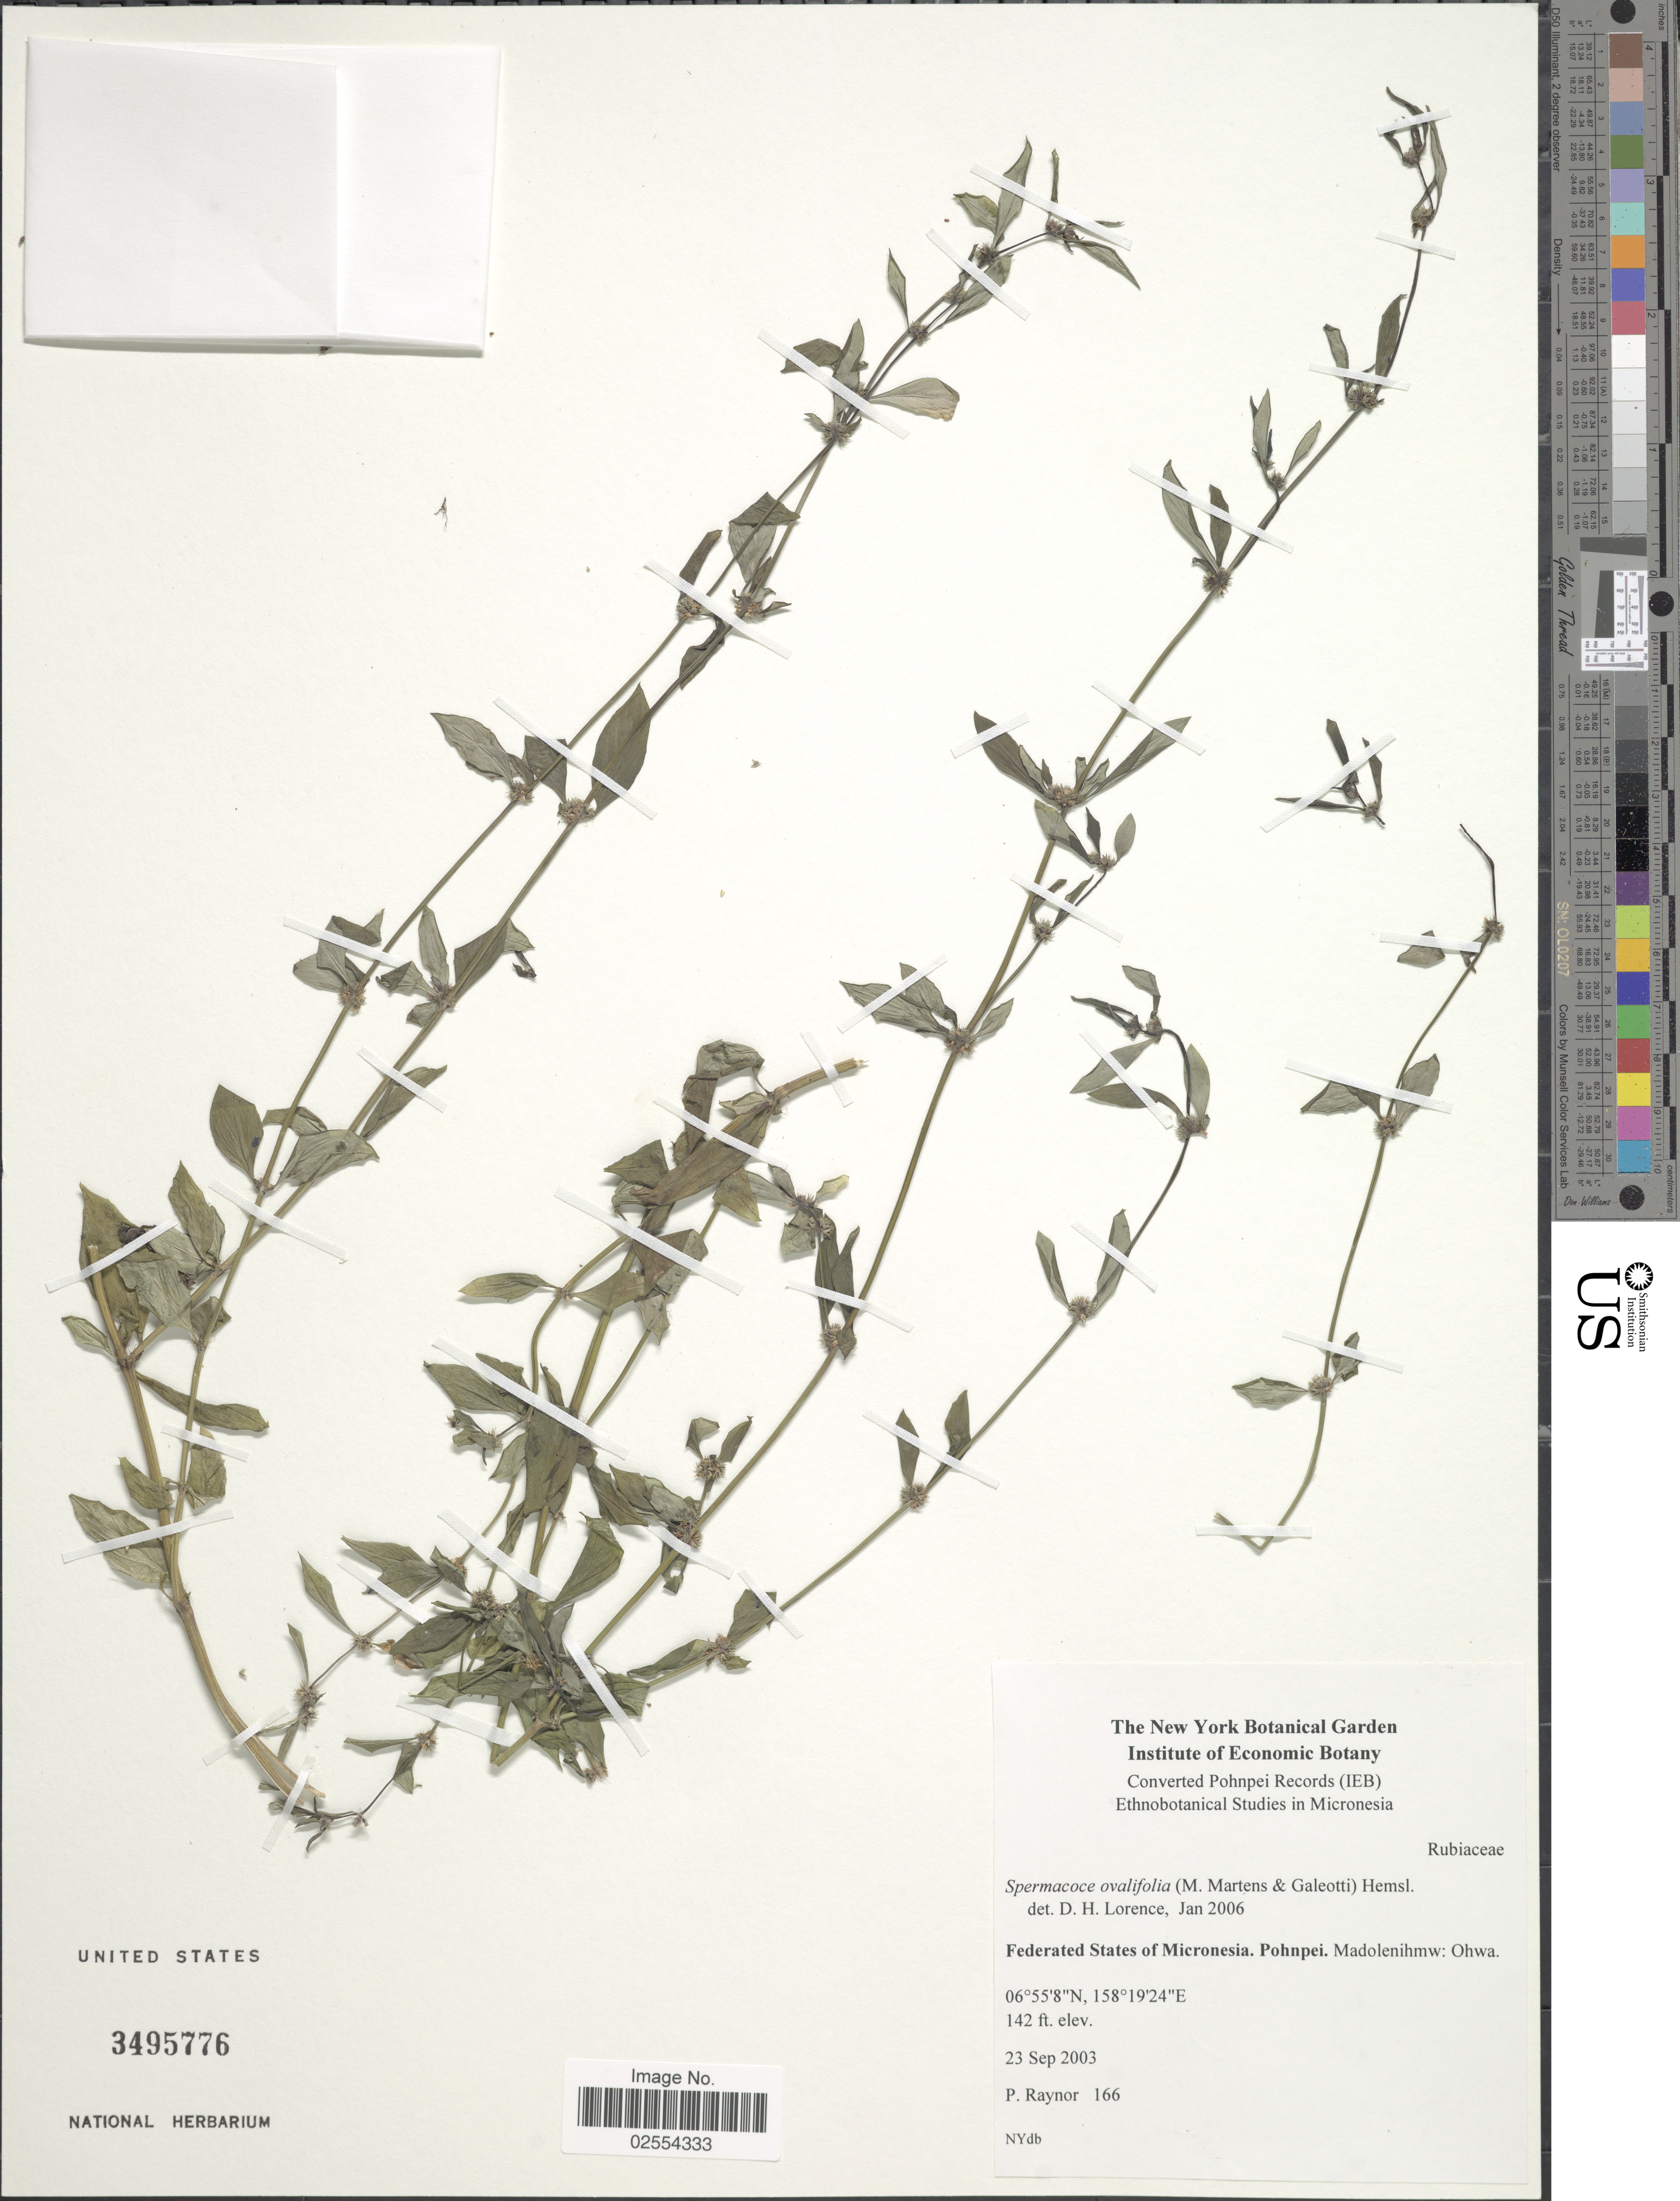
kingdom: Plantae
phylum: Tracheophyta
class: Magnoliopsida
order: Gentianales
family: Rubiaceae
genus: Spermacoce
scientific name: Spermacoce ovalifolia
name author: (M. Martens & Galeotti) Hemsl.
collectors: P. Raynor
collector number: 166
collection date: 2003-09-23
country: Micronesia, Federated States of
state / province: Pohnpei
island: Pohnpei [Ponape]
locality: Madolenihmw: Ohwa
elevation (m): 43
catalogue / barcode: US 3495776